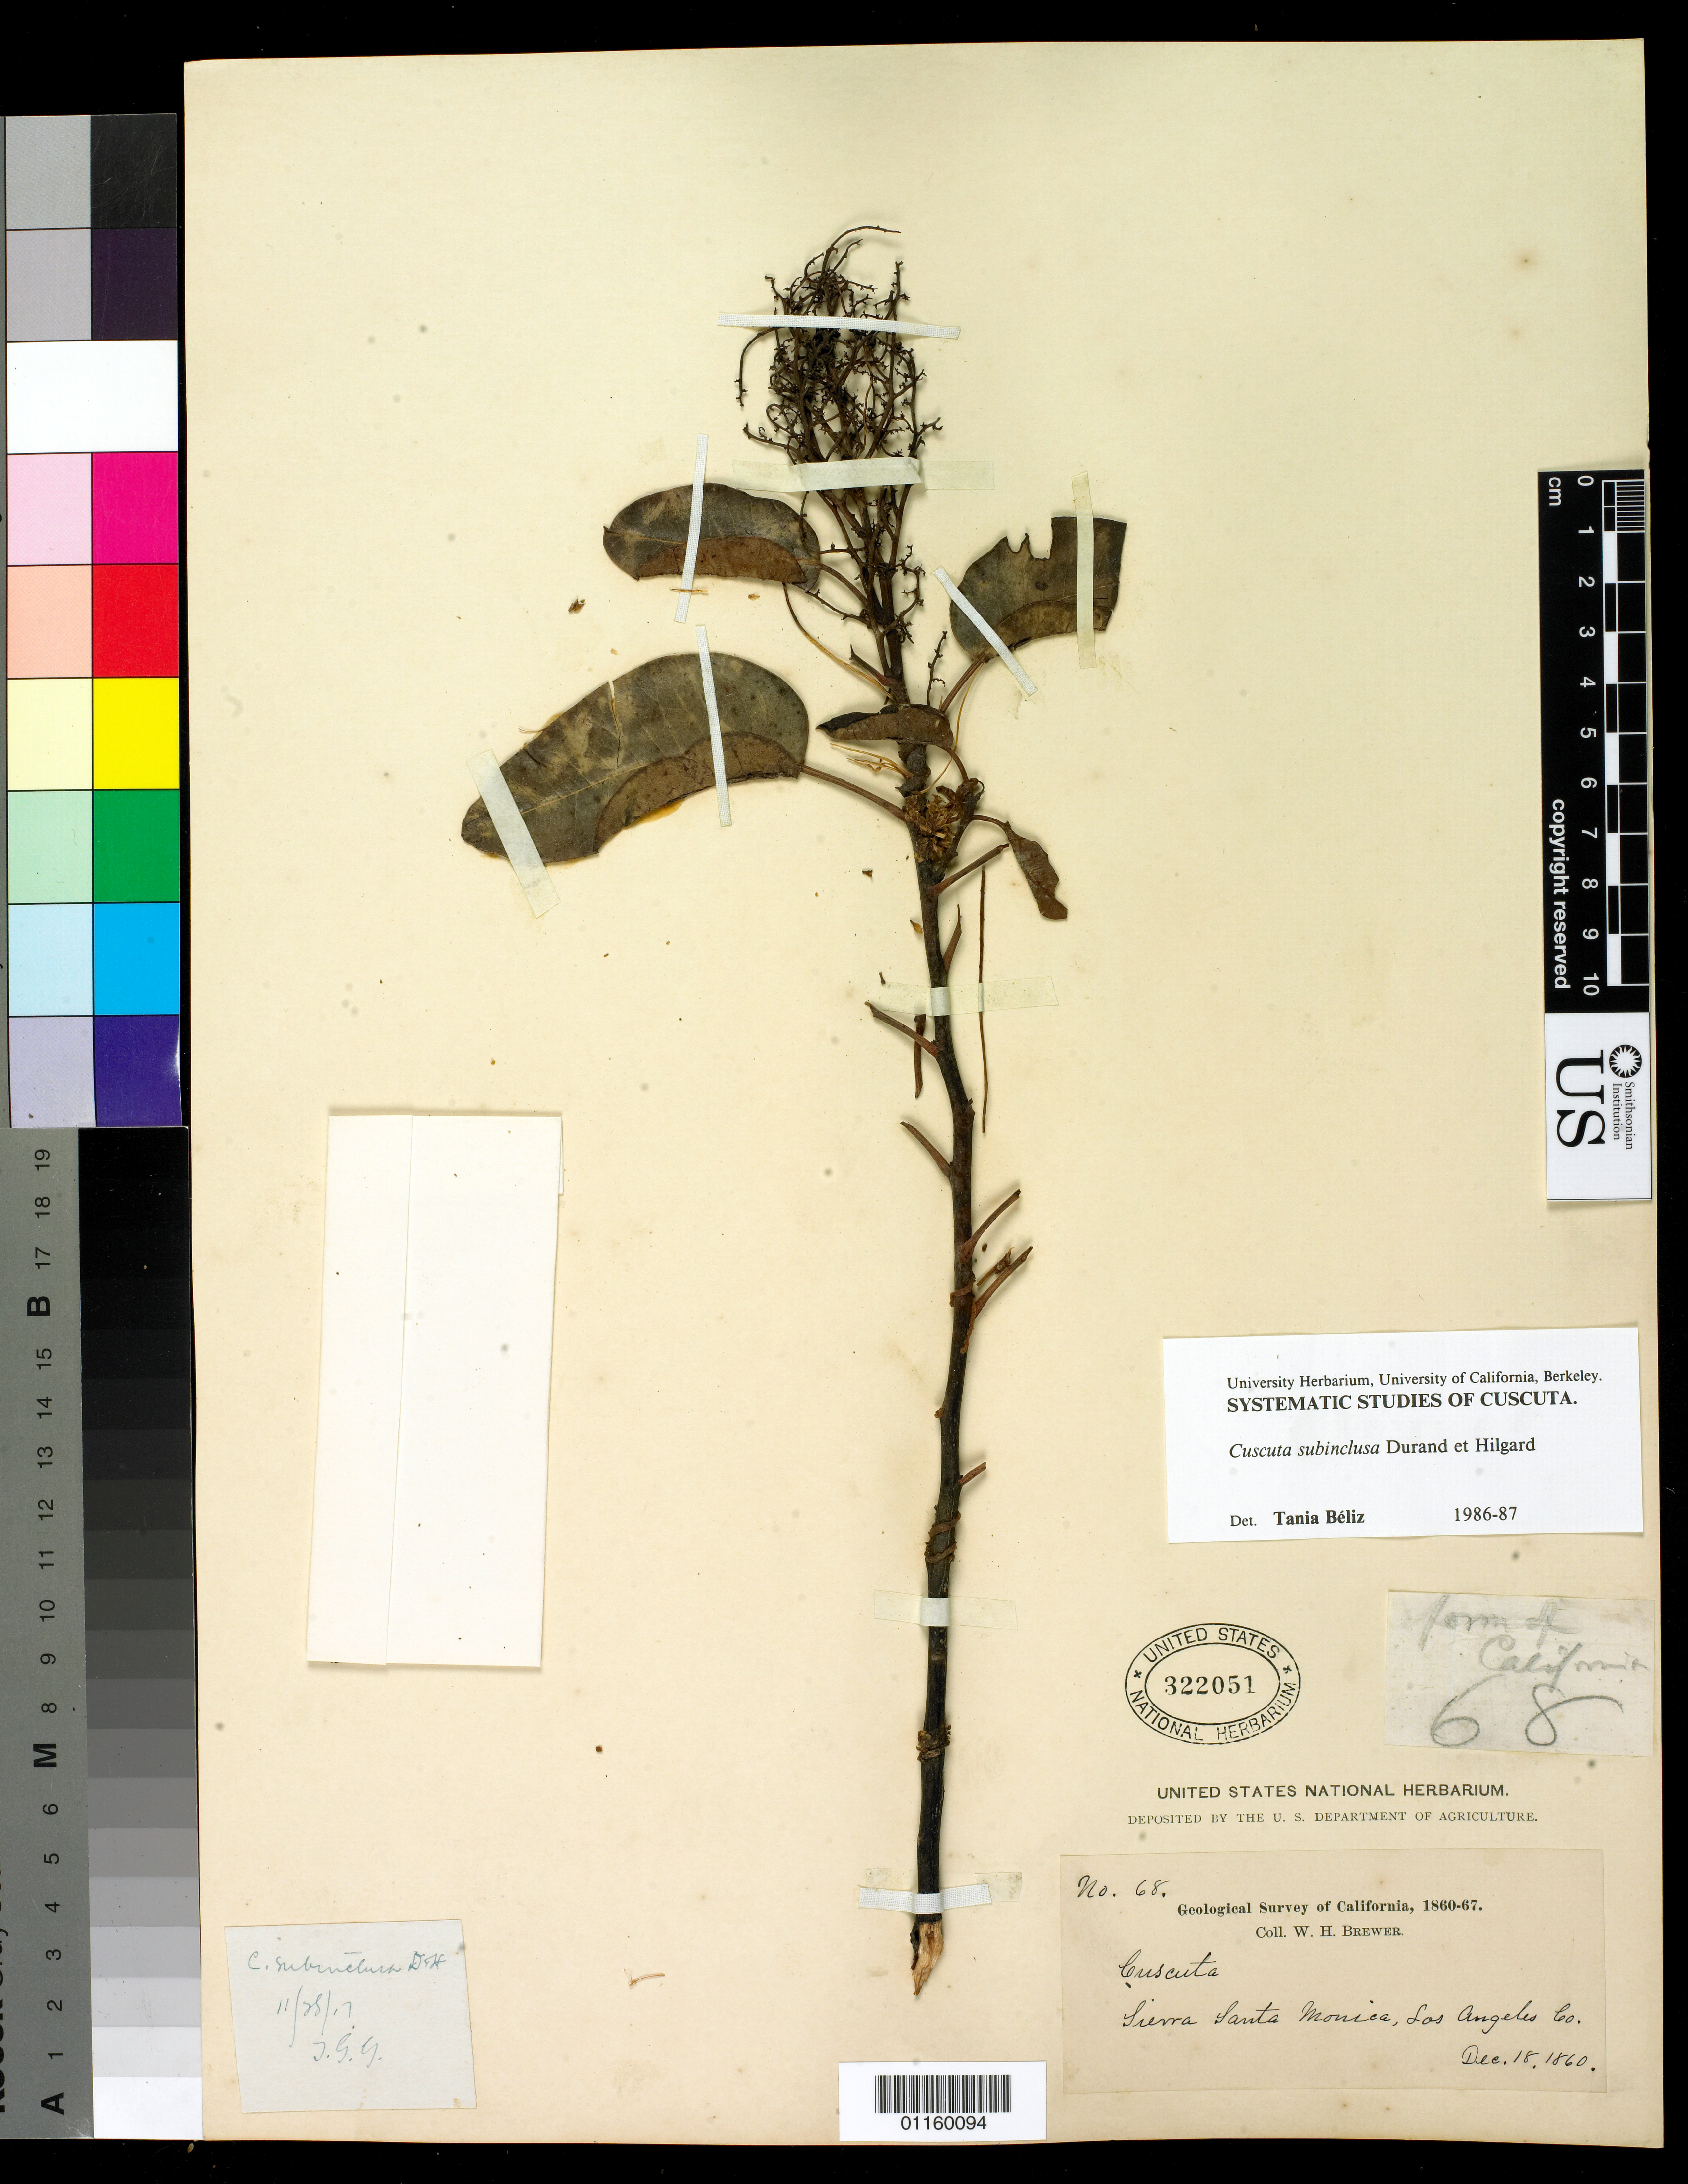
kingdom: Plantae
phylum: Tracheophyta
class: Magnoliopsida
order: Solanales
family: Convolvulaceae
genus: Cuscuta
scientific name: Cuscuta subinclusa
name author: Durand & Hilg.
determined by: Béliz, T.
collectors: W. H. Brewer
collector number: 68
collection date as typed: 18 Dec 1860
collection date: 1860-12-18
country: United States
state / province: California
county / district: Los Angeles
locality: Sierra Santa Monica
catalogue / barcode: US 322051